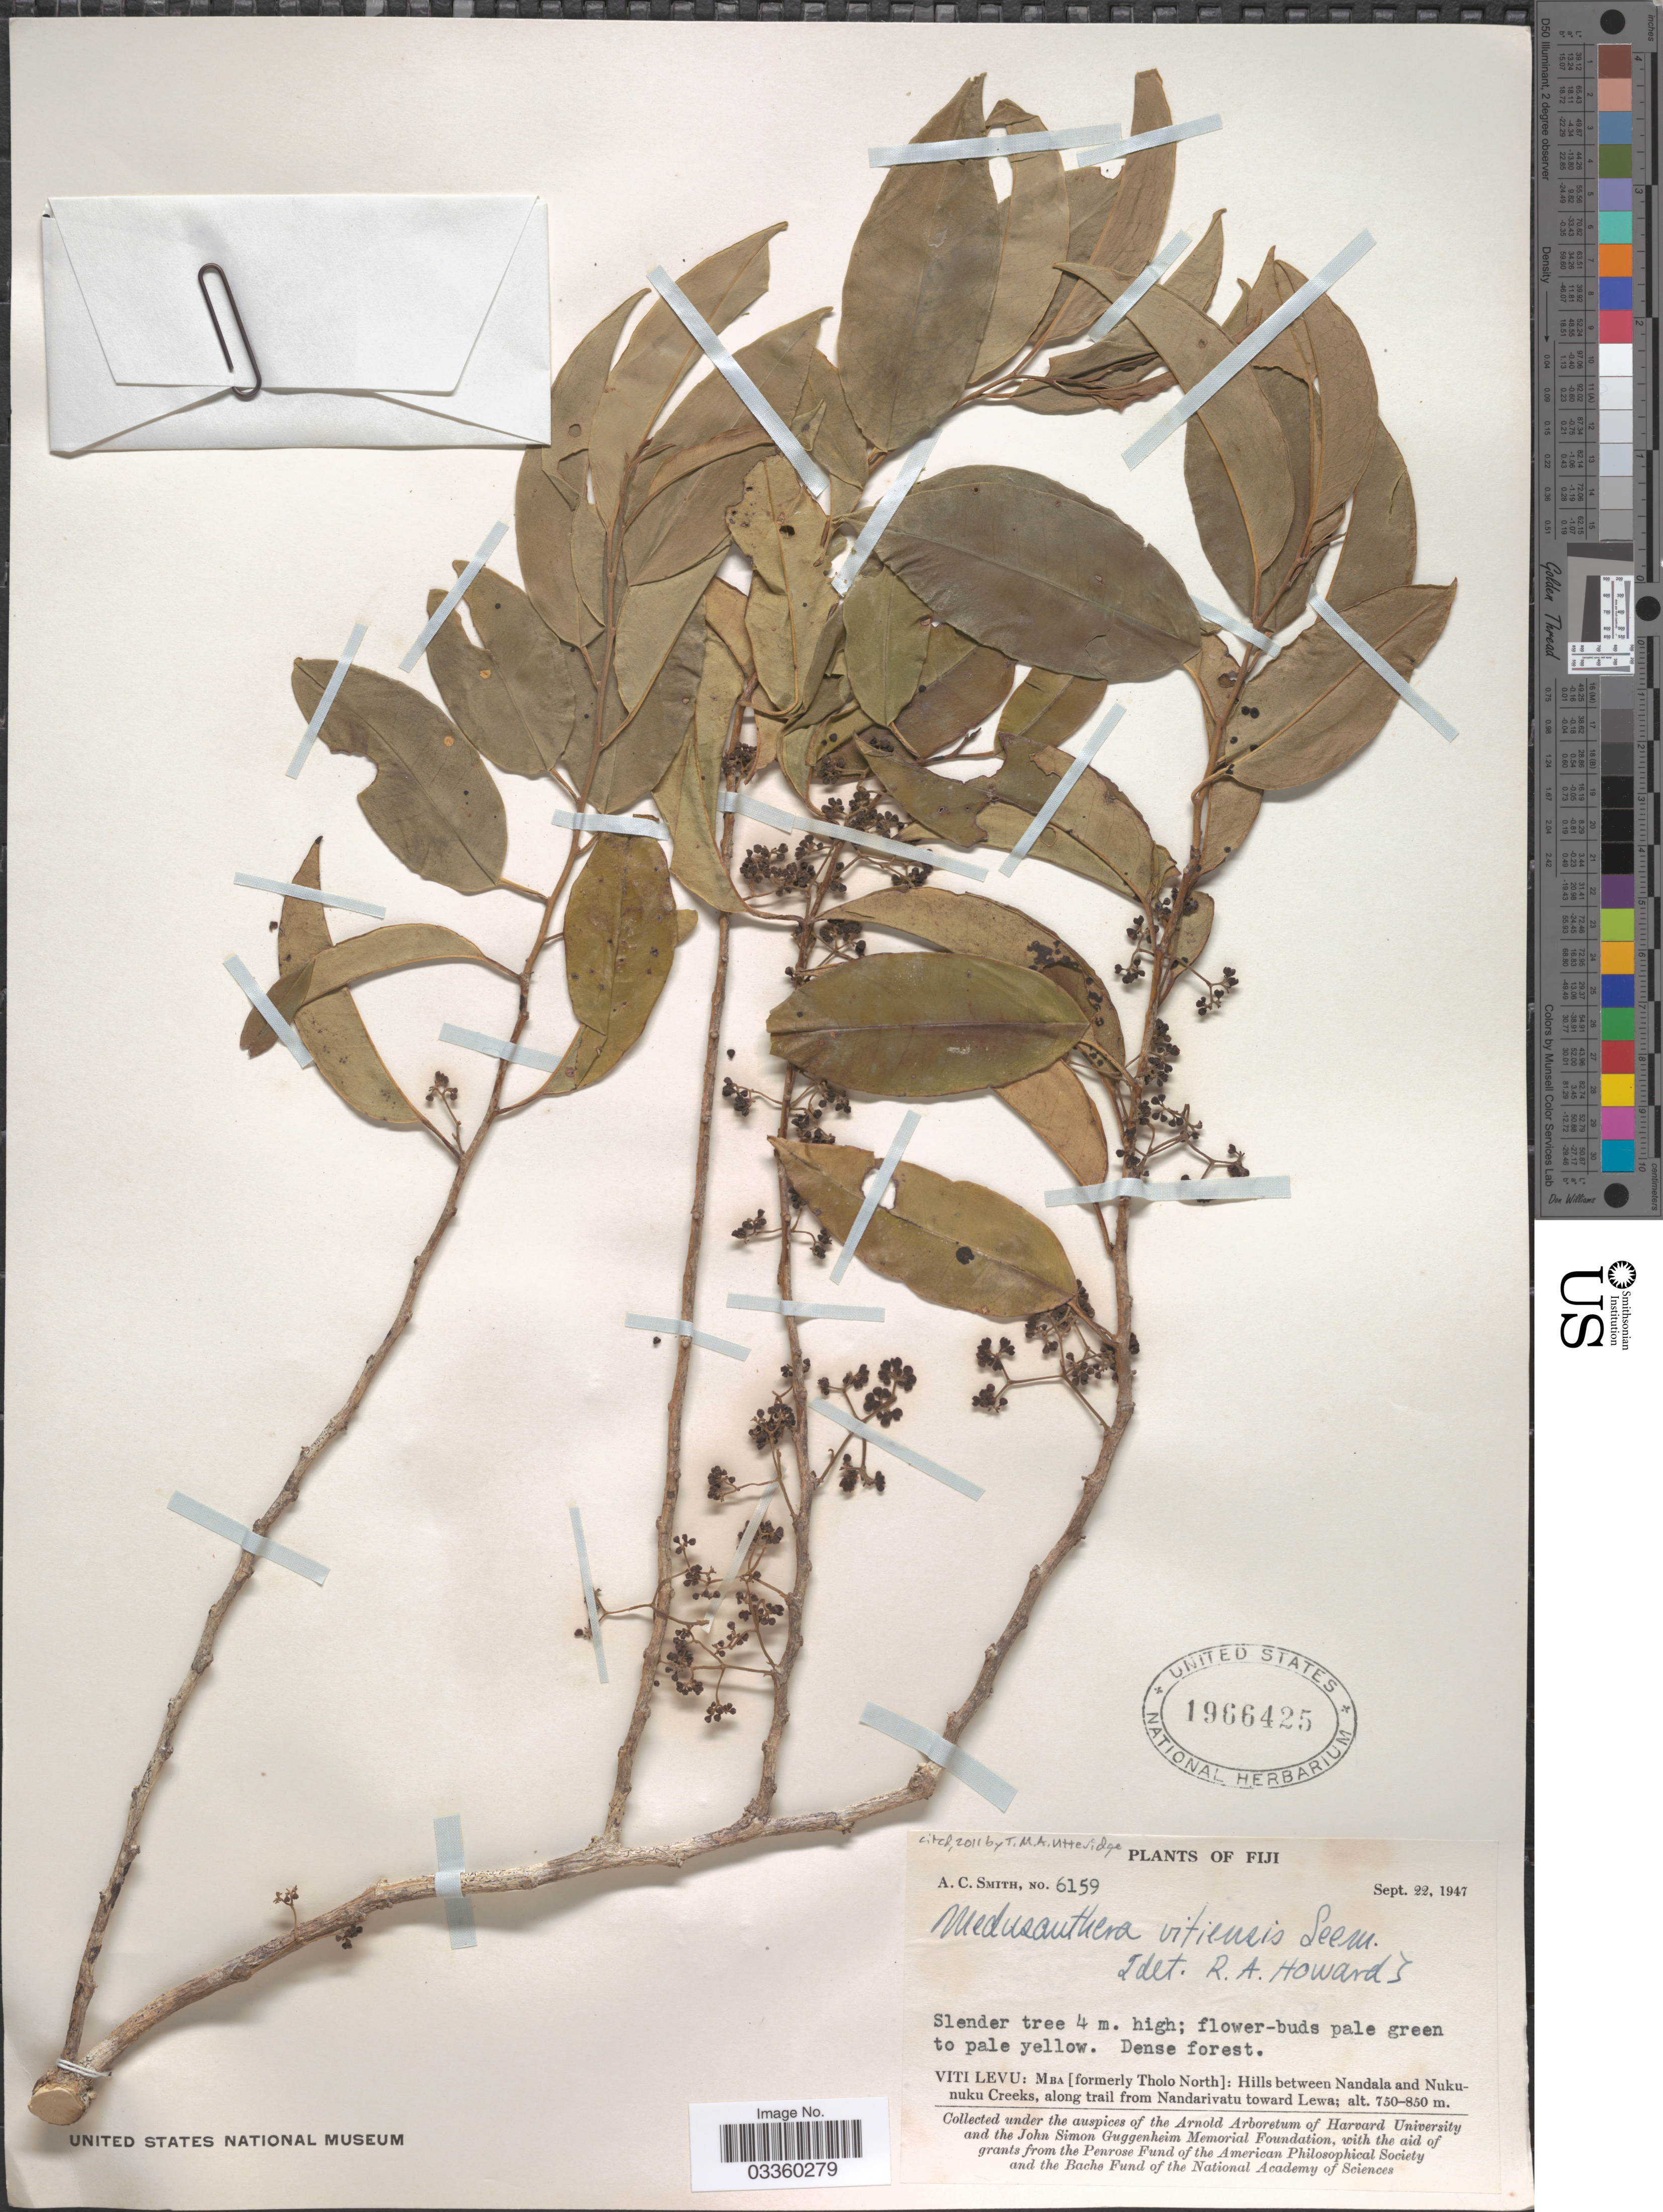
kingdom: Plantae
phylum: Tracheophyta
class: Magnoliopsida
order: Cardiopteridales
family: Stemonuraceae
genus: Medusanthera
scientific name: Medusanthera vitiensis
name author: Seem.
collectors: A. C. Smith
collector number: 6159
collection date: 1947-09-22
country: Fiji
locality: Viti Levu: MBA [formerly Tholo North]: Hills between Nandala and Nuku-nuku Creeks, along trail from Nandarivatu toward Lewa.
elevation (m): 750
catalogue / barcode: US 1966425